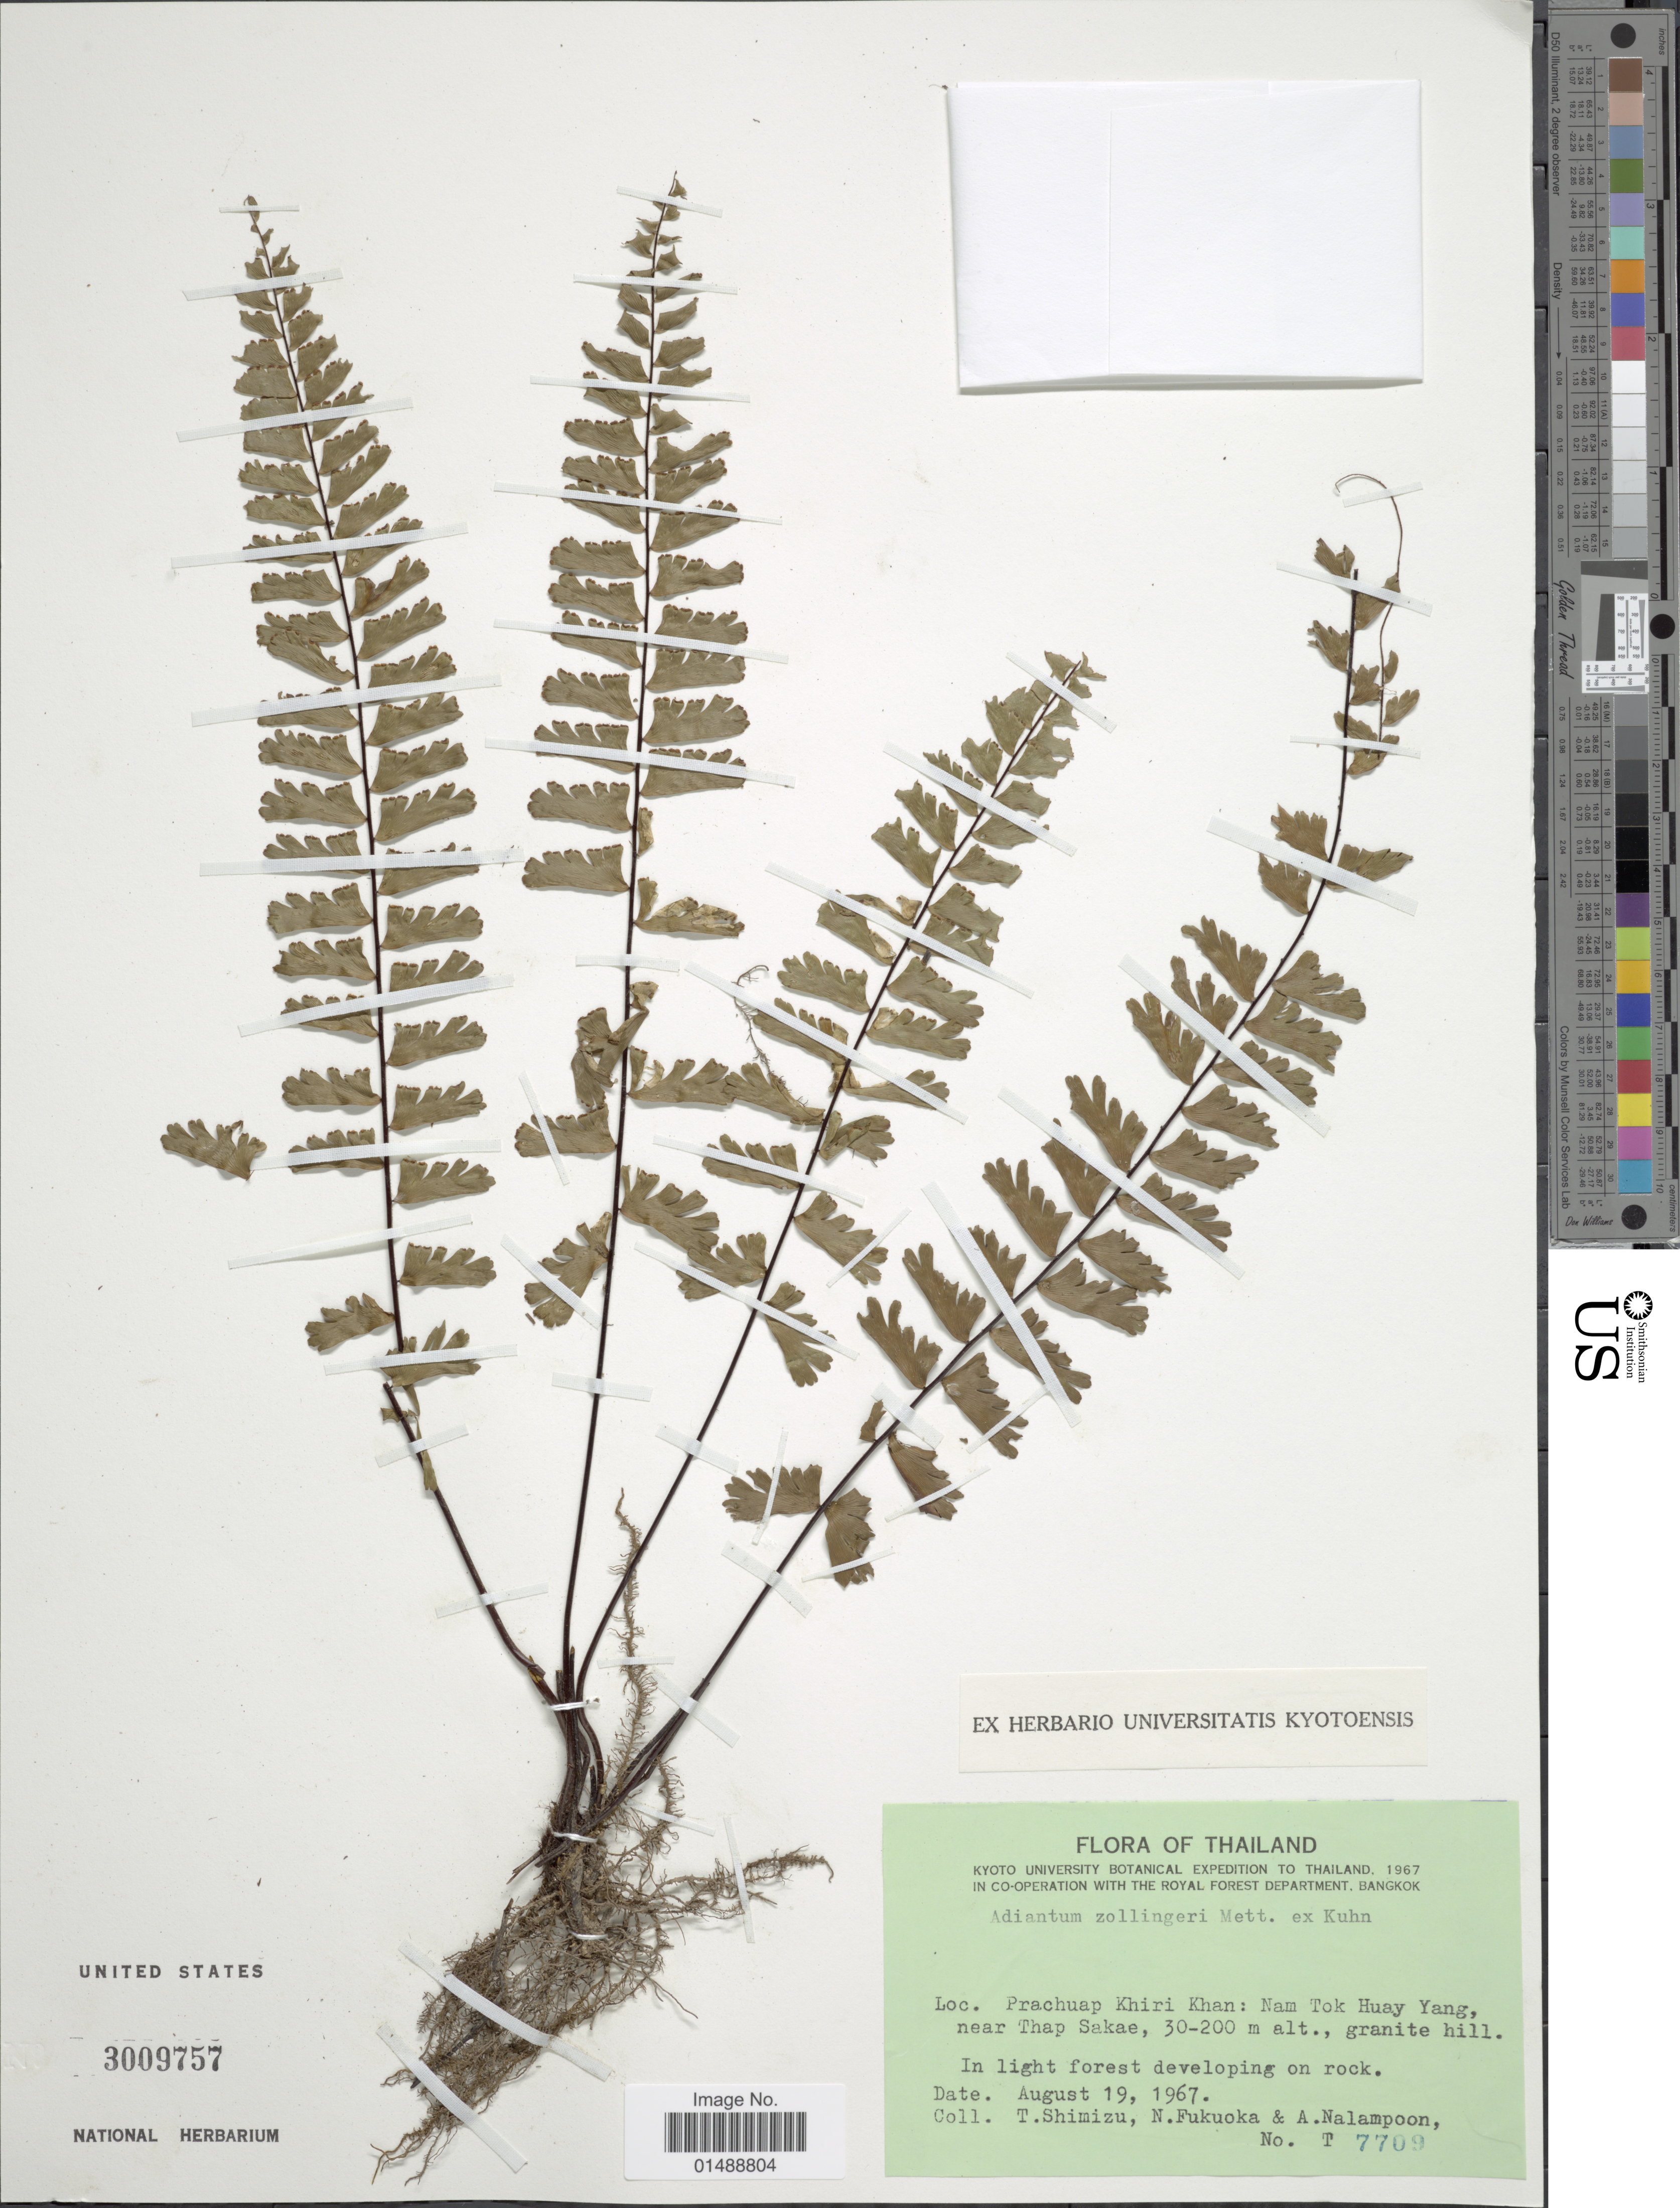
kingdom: Plantae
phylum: Tracheophyta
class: Polypodiopsida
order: Polypodiales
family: Pteridaceae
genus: Adiantum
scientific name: Adiantum zollingeri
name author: Mett. ex Kuhn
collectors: T. Shimizu, N. Fukuoka & A. Nalampoon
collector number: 7709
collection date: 1967-08-19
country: Thailand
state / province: Prachuap Khiri Khan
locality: Nam Tok Huay Yang, near Thap Sakae, granite hill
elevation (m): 30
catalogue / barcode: US 3009757